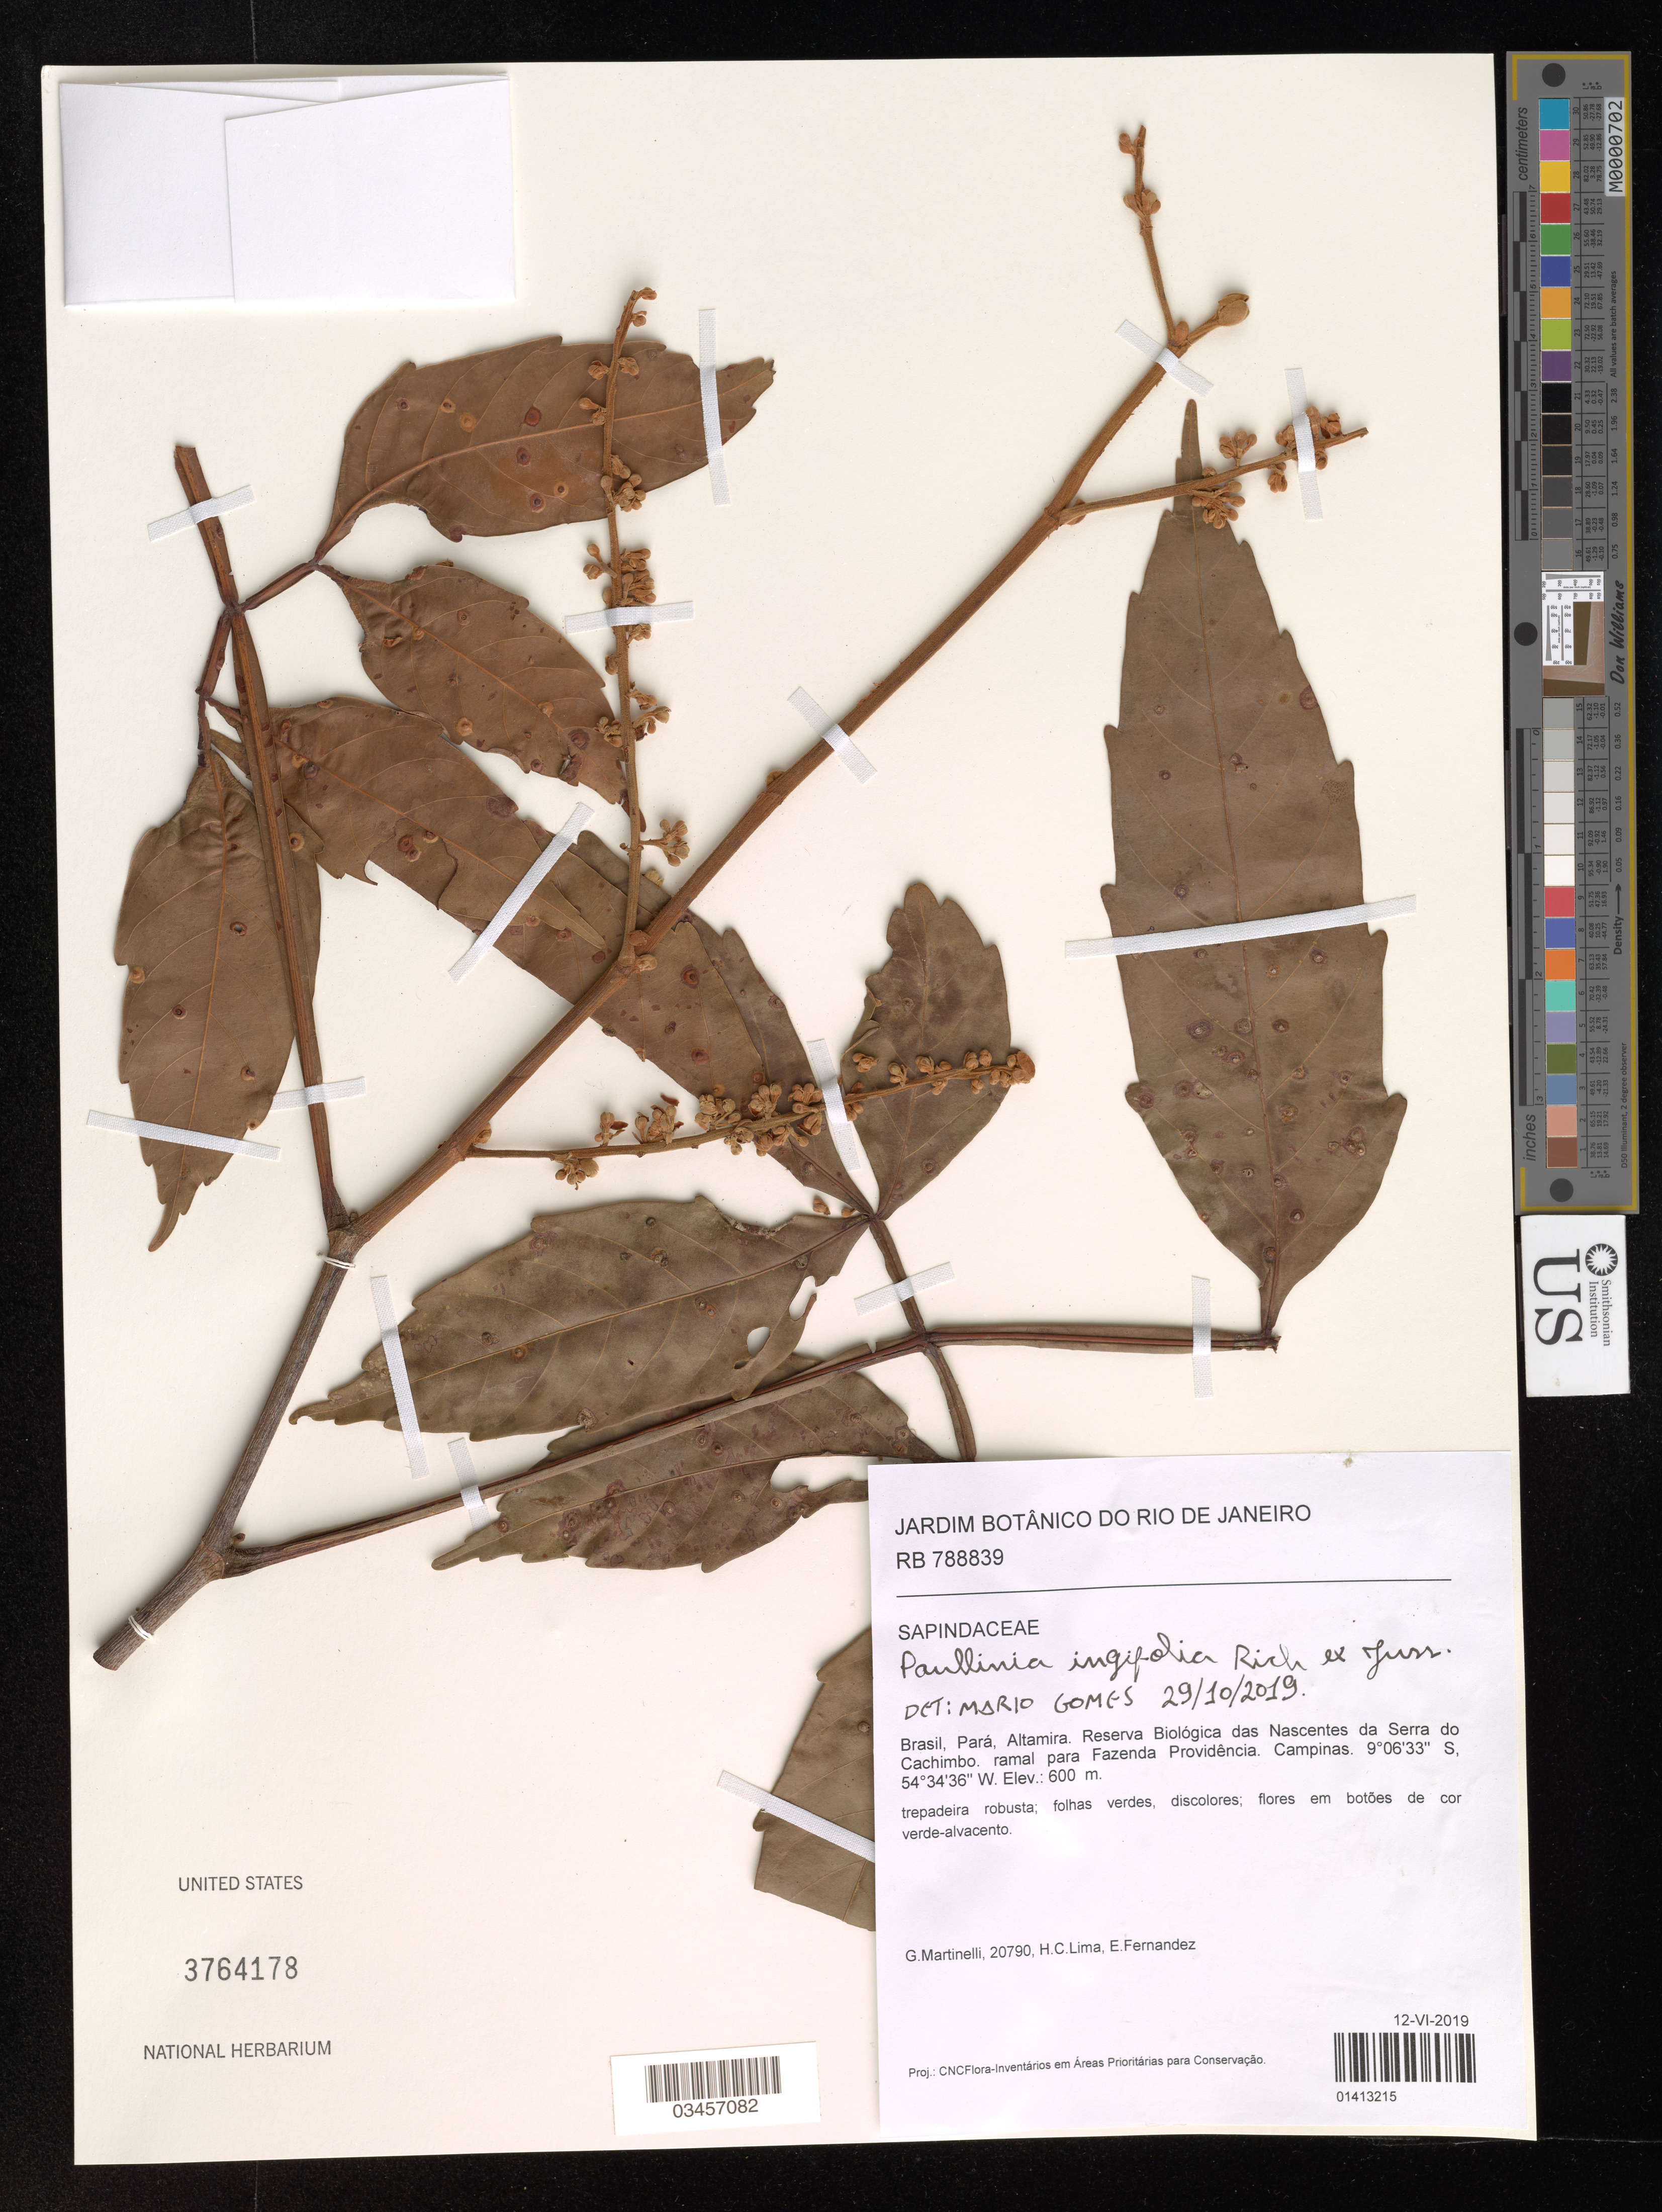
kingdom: Plantae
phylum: Tracheophyta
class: Magnoliopsida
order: Sapindales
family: Sapindaceae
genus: Paullinia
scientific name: Paullinia ingifolia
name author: Rich. ex Juss.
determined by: Gomes, M.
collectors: G. Martinelli, H. C. Lima & E. Fernandez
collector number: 20790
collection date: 2019-06-12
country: Brazil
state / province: Pará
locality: Altamira. Reserva Biológica das Nascentes da Serra do Cachimbo, ramal para Fazenda Providência.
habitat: Campinas.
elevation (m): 600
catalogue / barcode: US 3764178